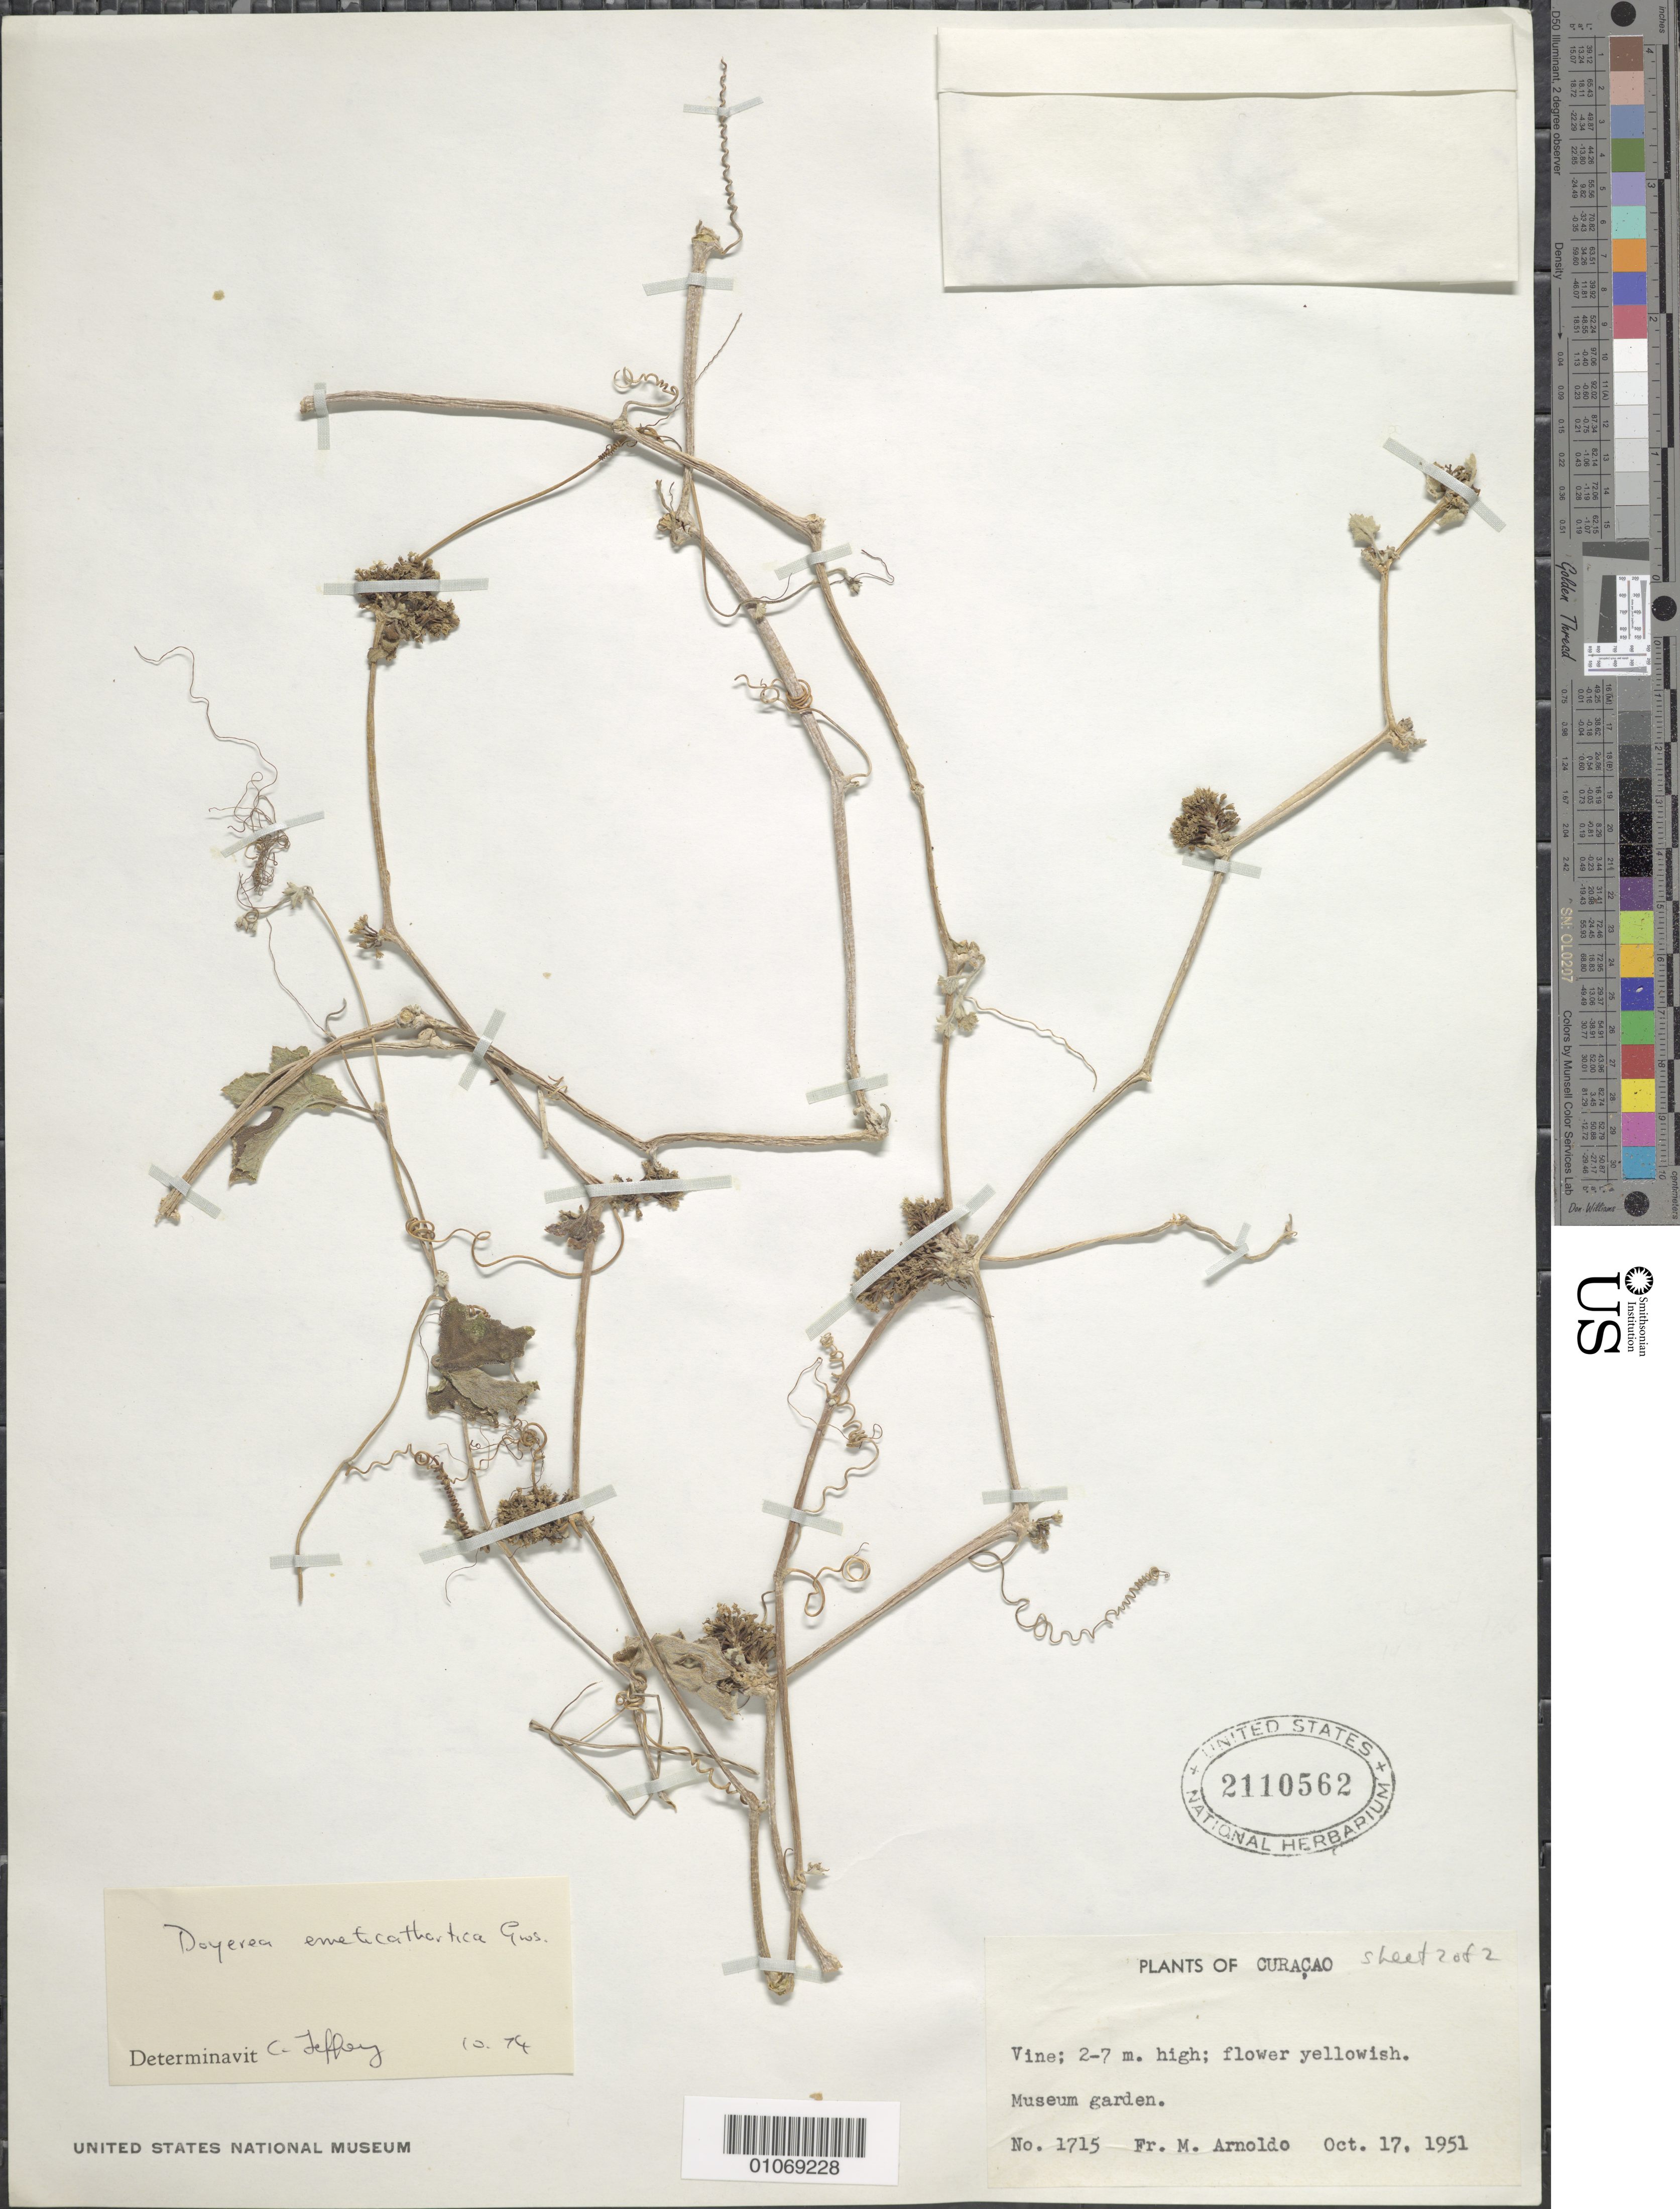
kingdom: Plantae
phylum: Tracheophyta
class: Magnoliopsida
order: Cucurbitales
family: Cucurbitaceae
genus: Doyerea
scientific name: Doyerea emetocathartica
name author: Grousordy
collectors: N. Arnoldo-Broeders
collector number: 1715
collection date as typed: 17 Oct 1951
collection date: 1951-10-17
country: Curaçao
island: Curaçao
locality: Museum garden.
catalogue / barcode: US 2110562